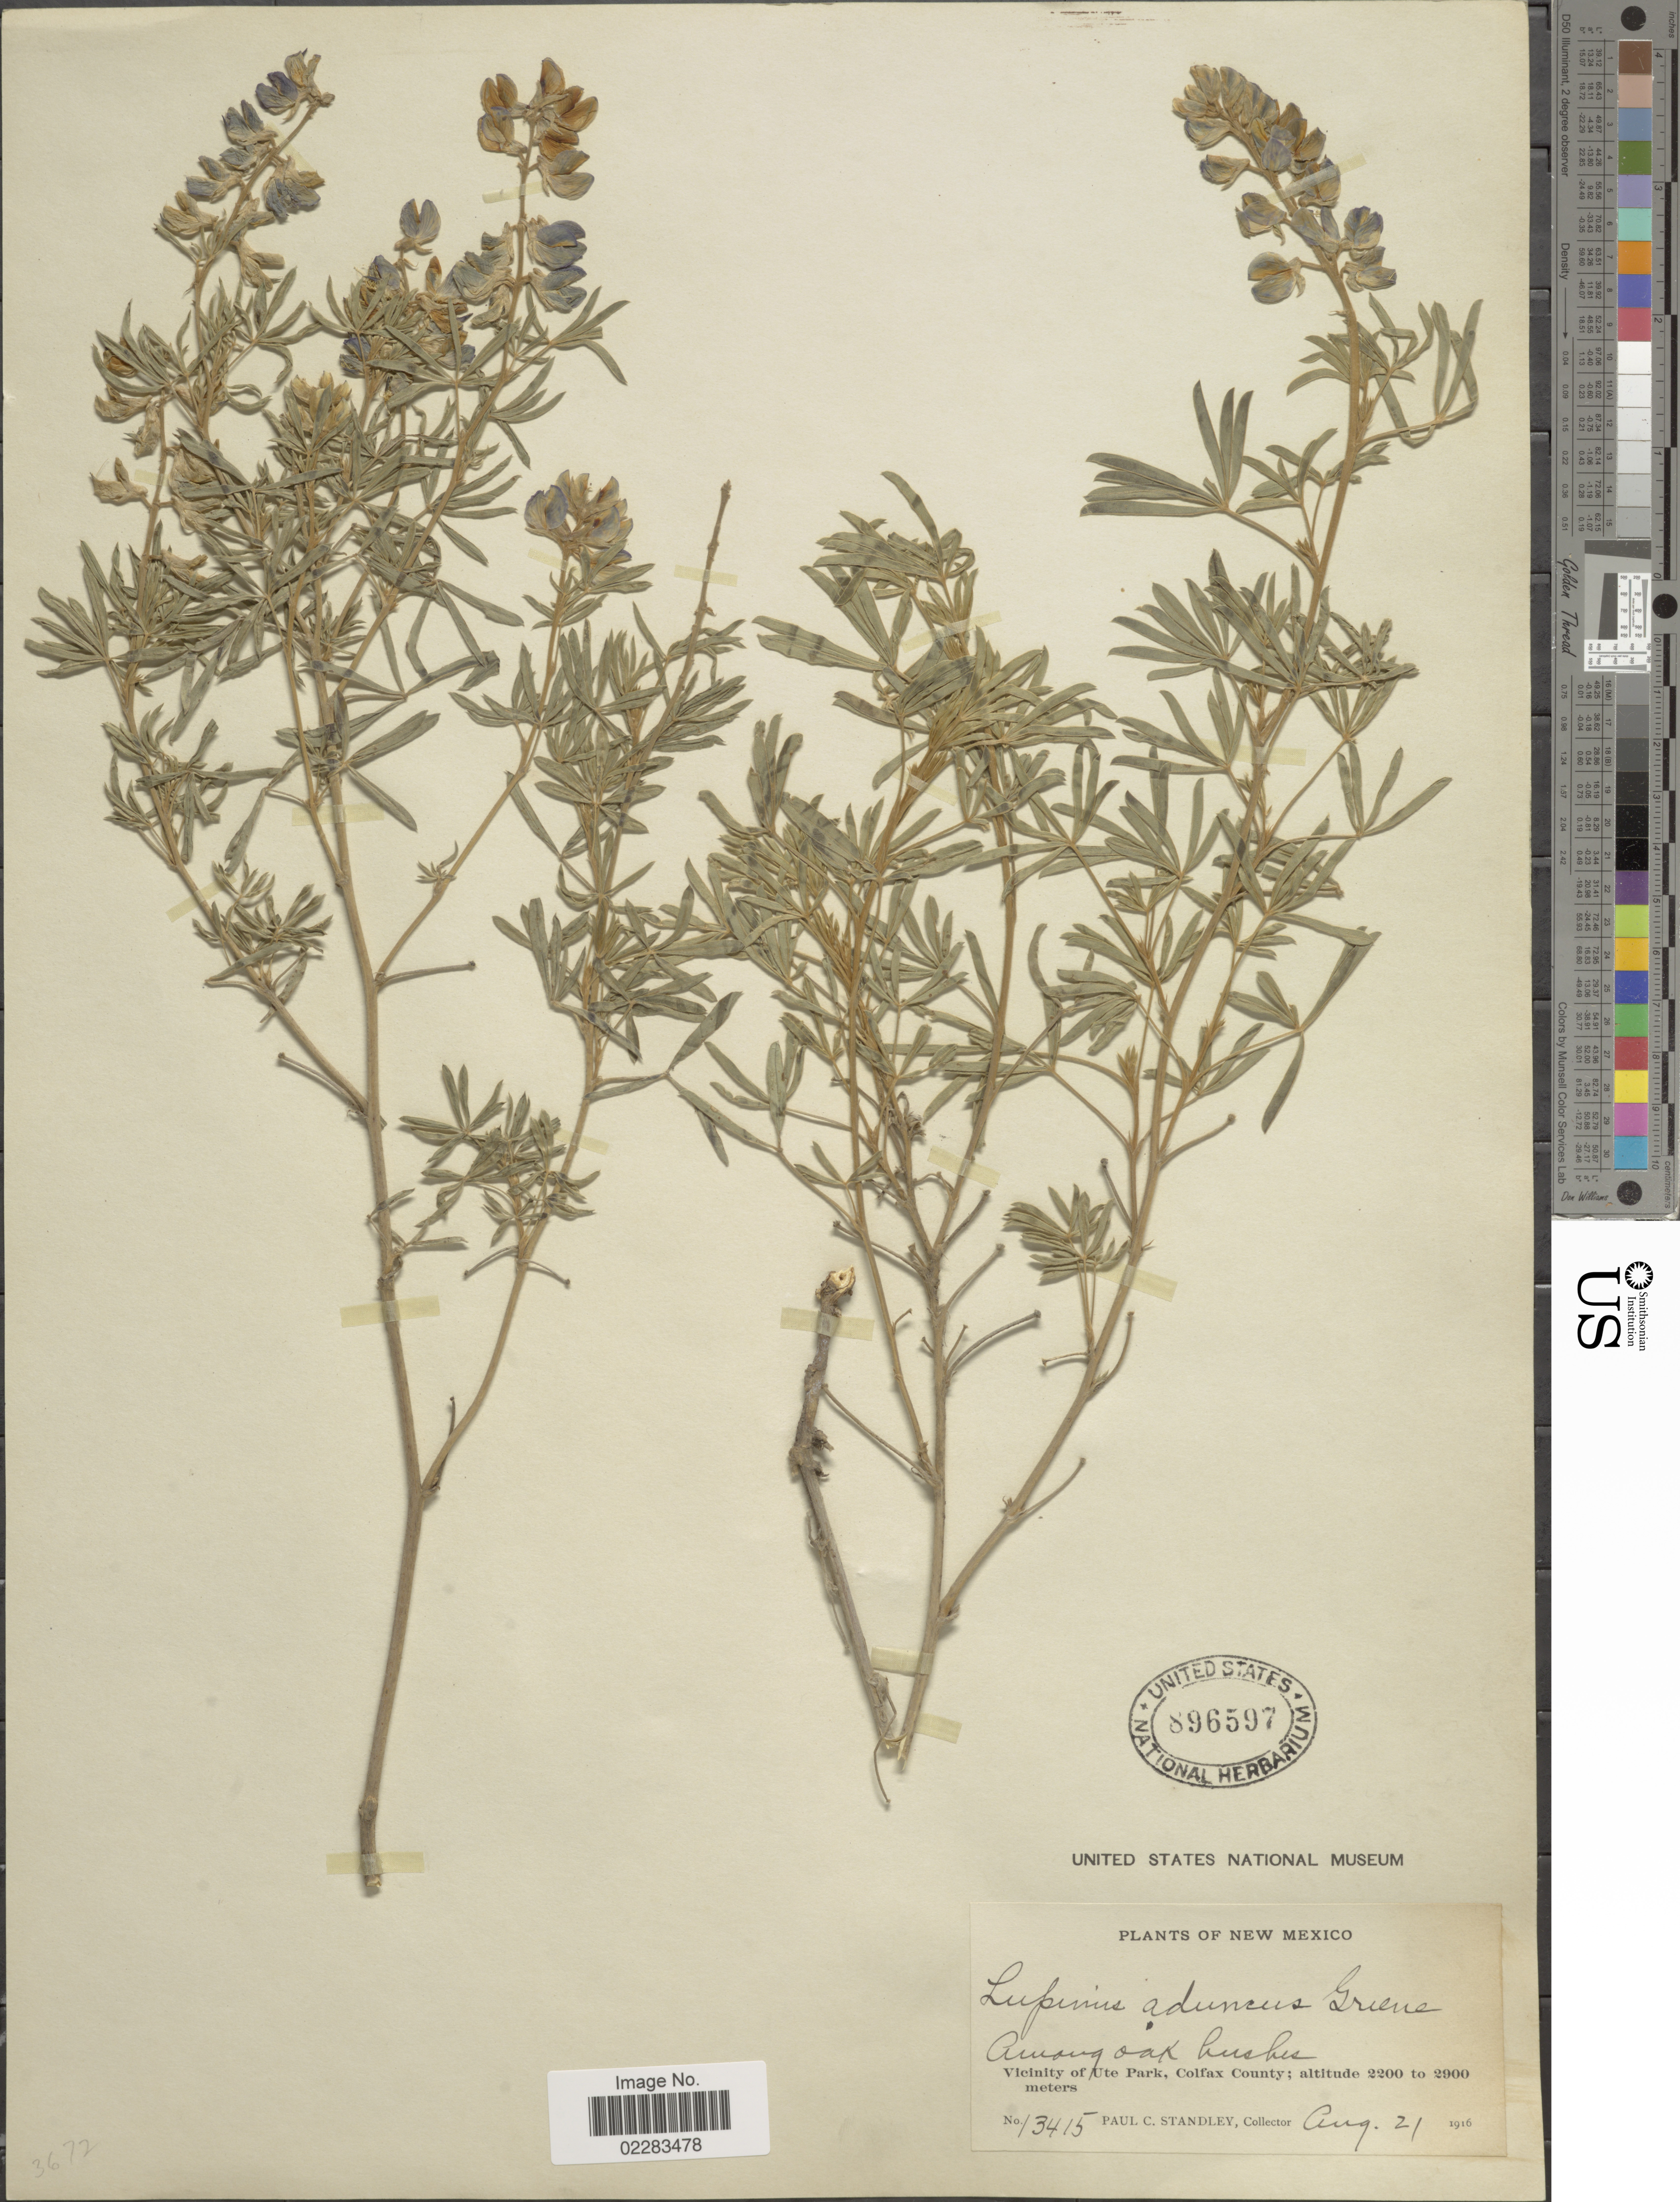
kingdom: Plantae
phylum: Tracheophyta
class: Magnoliopsida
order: Fabales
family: Fabaceae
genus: Lupinus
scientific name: Lupinus aduncus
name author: Greene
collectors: P. C. Standley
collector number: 13415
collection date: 1916-08-21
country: United States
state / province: New Mexico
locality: Among oak hushes. Vicinity of Ute Park, Colfax County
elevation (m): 2200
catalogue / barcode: US 896597